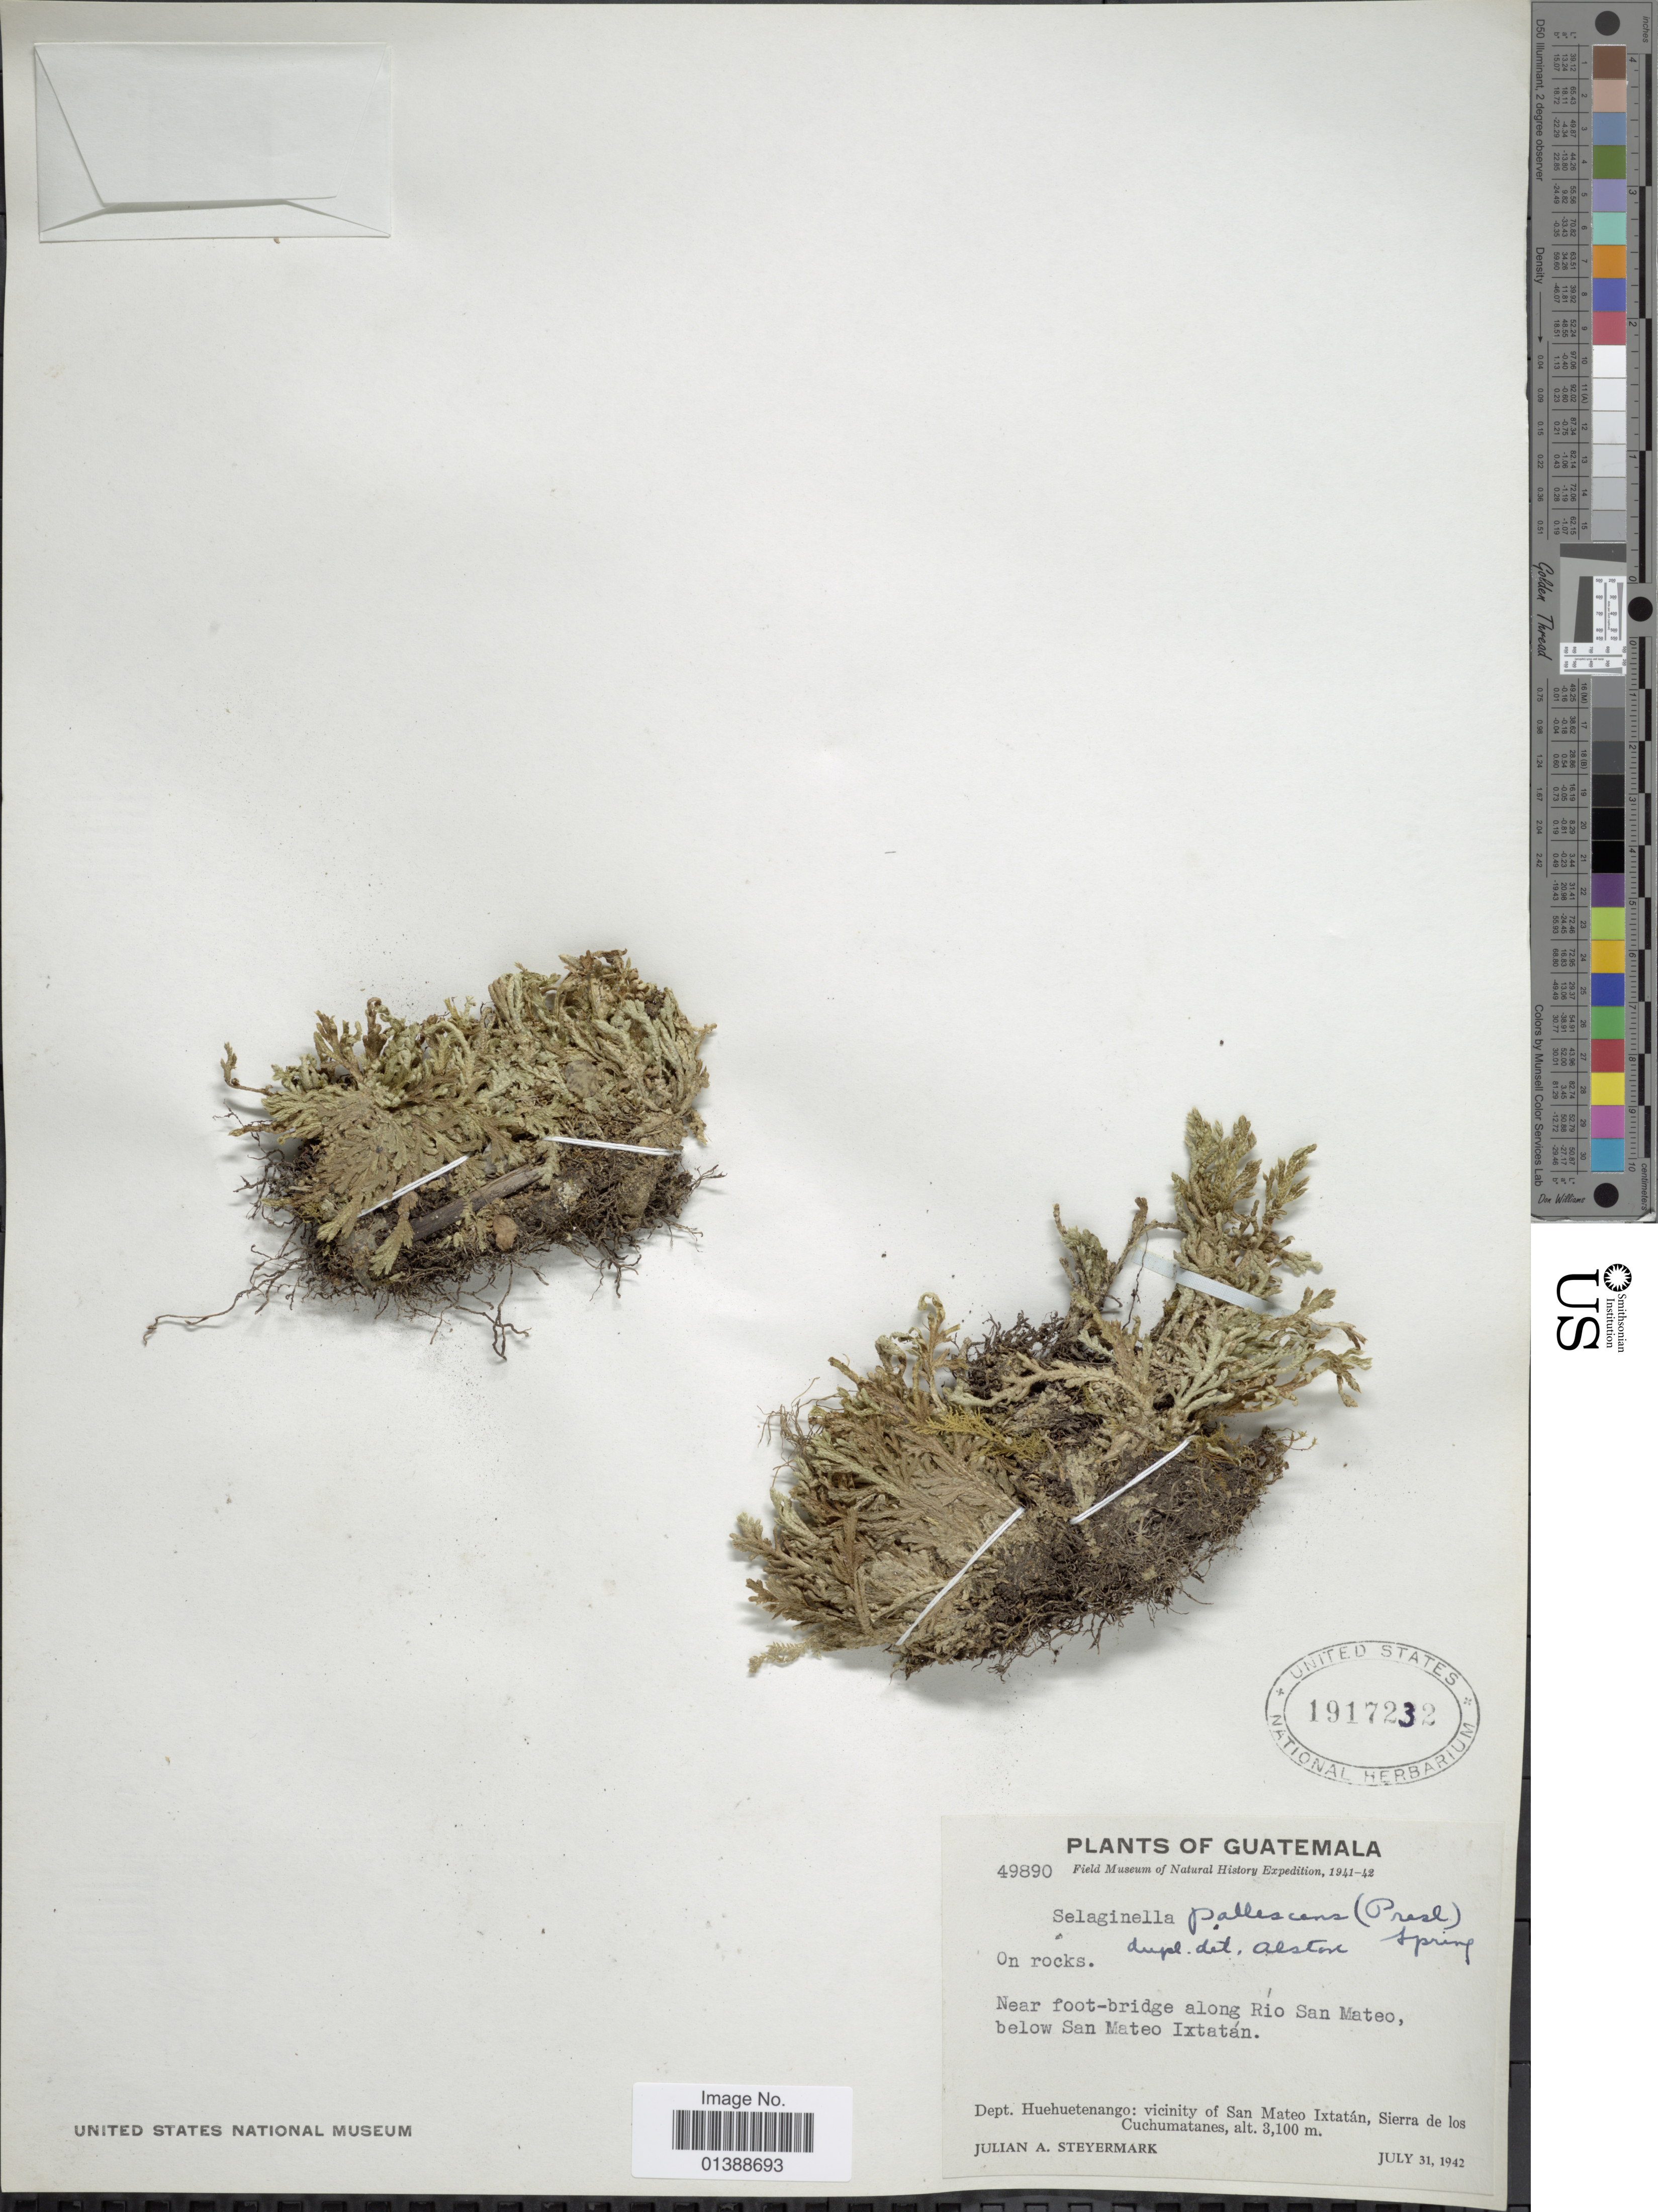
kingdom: Plantae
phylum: Tracheophyta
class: Lycopodiopsida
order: Selaginellales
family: Selaginellaceae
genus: Selaginella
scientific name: Selaginella pallescens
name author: (C. Presl) Spring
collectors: J. Steyermark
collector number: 49890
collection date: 1942-07-31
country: Guatemala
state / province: Huehuetenango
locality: Vicinity of San Mateo Ixtatán, Sierra de los Cuchumatanes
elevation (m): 3100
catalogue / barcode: US 1917232